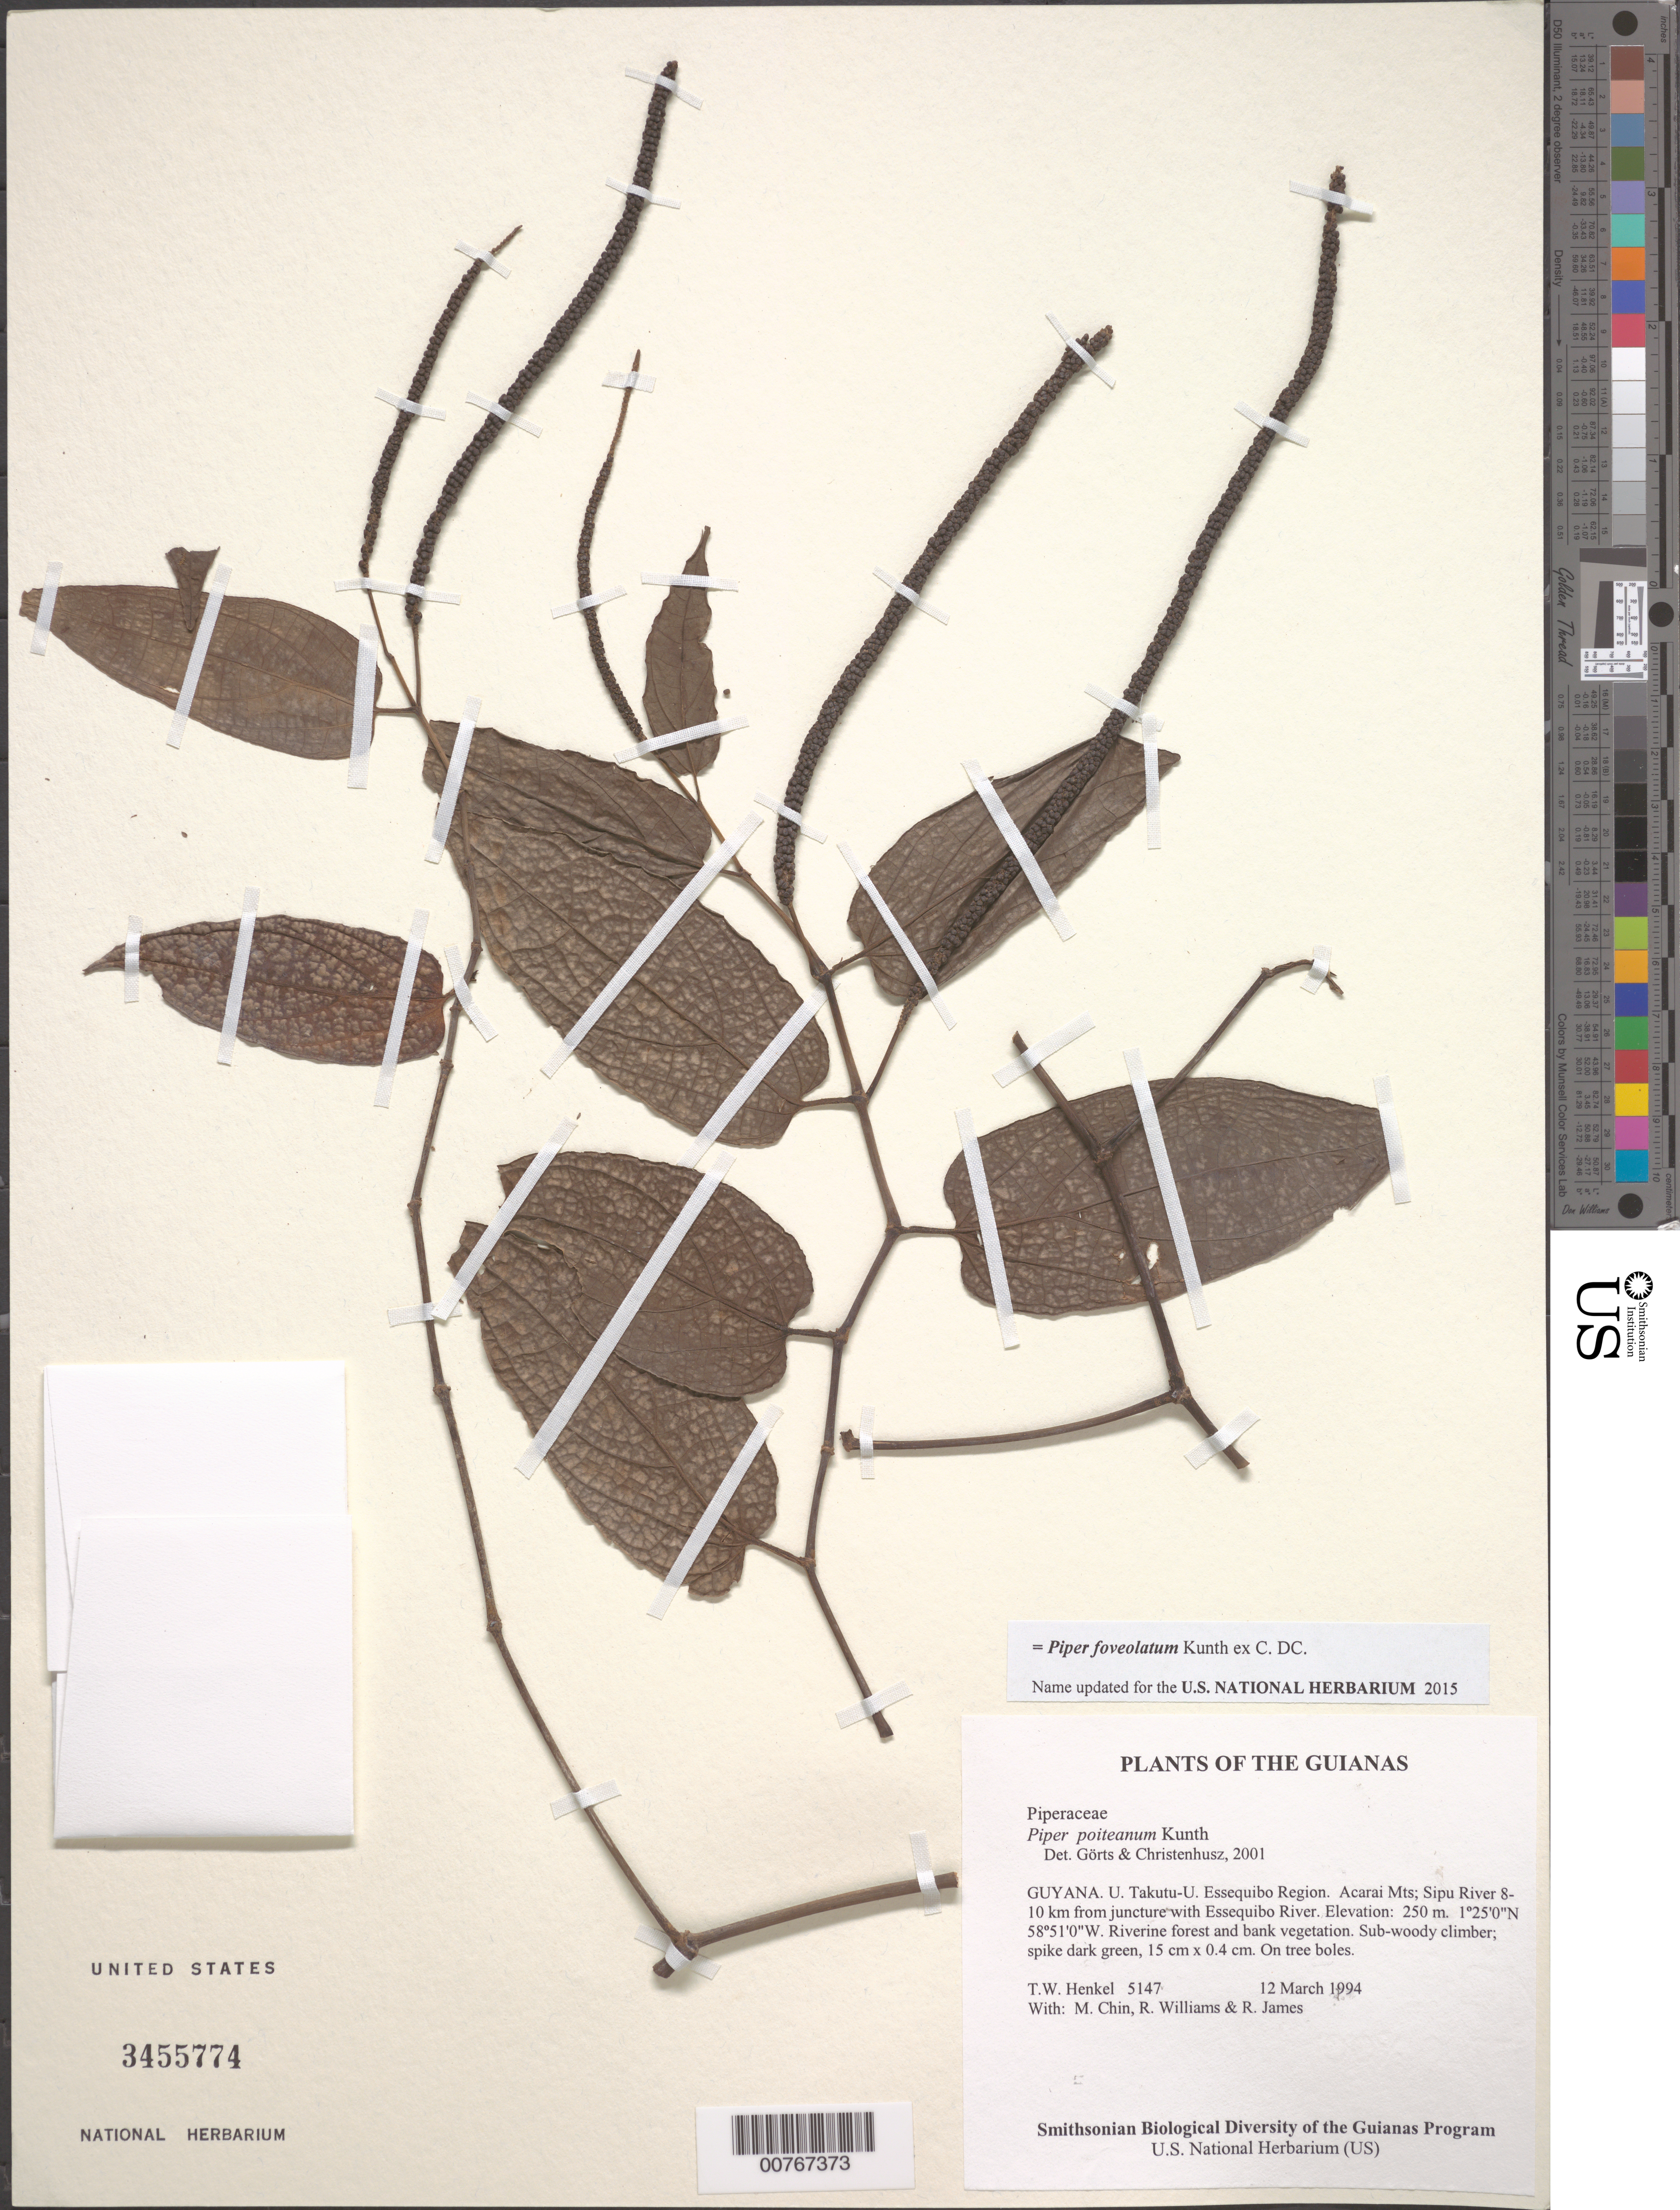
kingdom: Plantae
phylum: Tracheophyta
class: Magnoliopsida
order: Piperales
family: Piperaceae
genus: Piper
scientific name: Piper poiteanum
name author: Kunth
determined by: Görts-van Rijn, A. R.; Christenhusz, M. J.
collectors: T. Henkel, M. Chin, R. Williams & R. James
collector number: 5147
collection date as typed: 12 March 1994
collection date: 1994-03-12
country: Guyana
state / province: U. Takutu-U. Essequibo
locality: Acarai Mts; Sipu River 8-10 km from juncture with Essequibo River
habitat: Riverine forest and bank vegetation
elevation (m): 250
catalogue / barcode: US 3455774